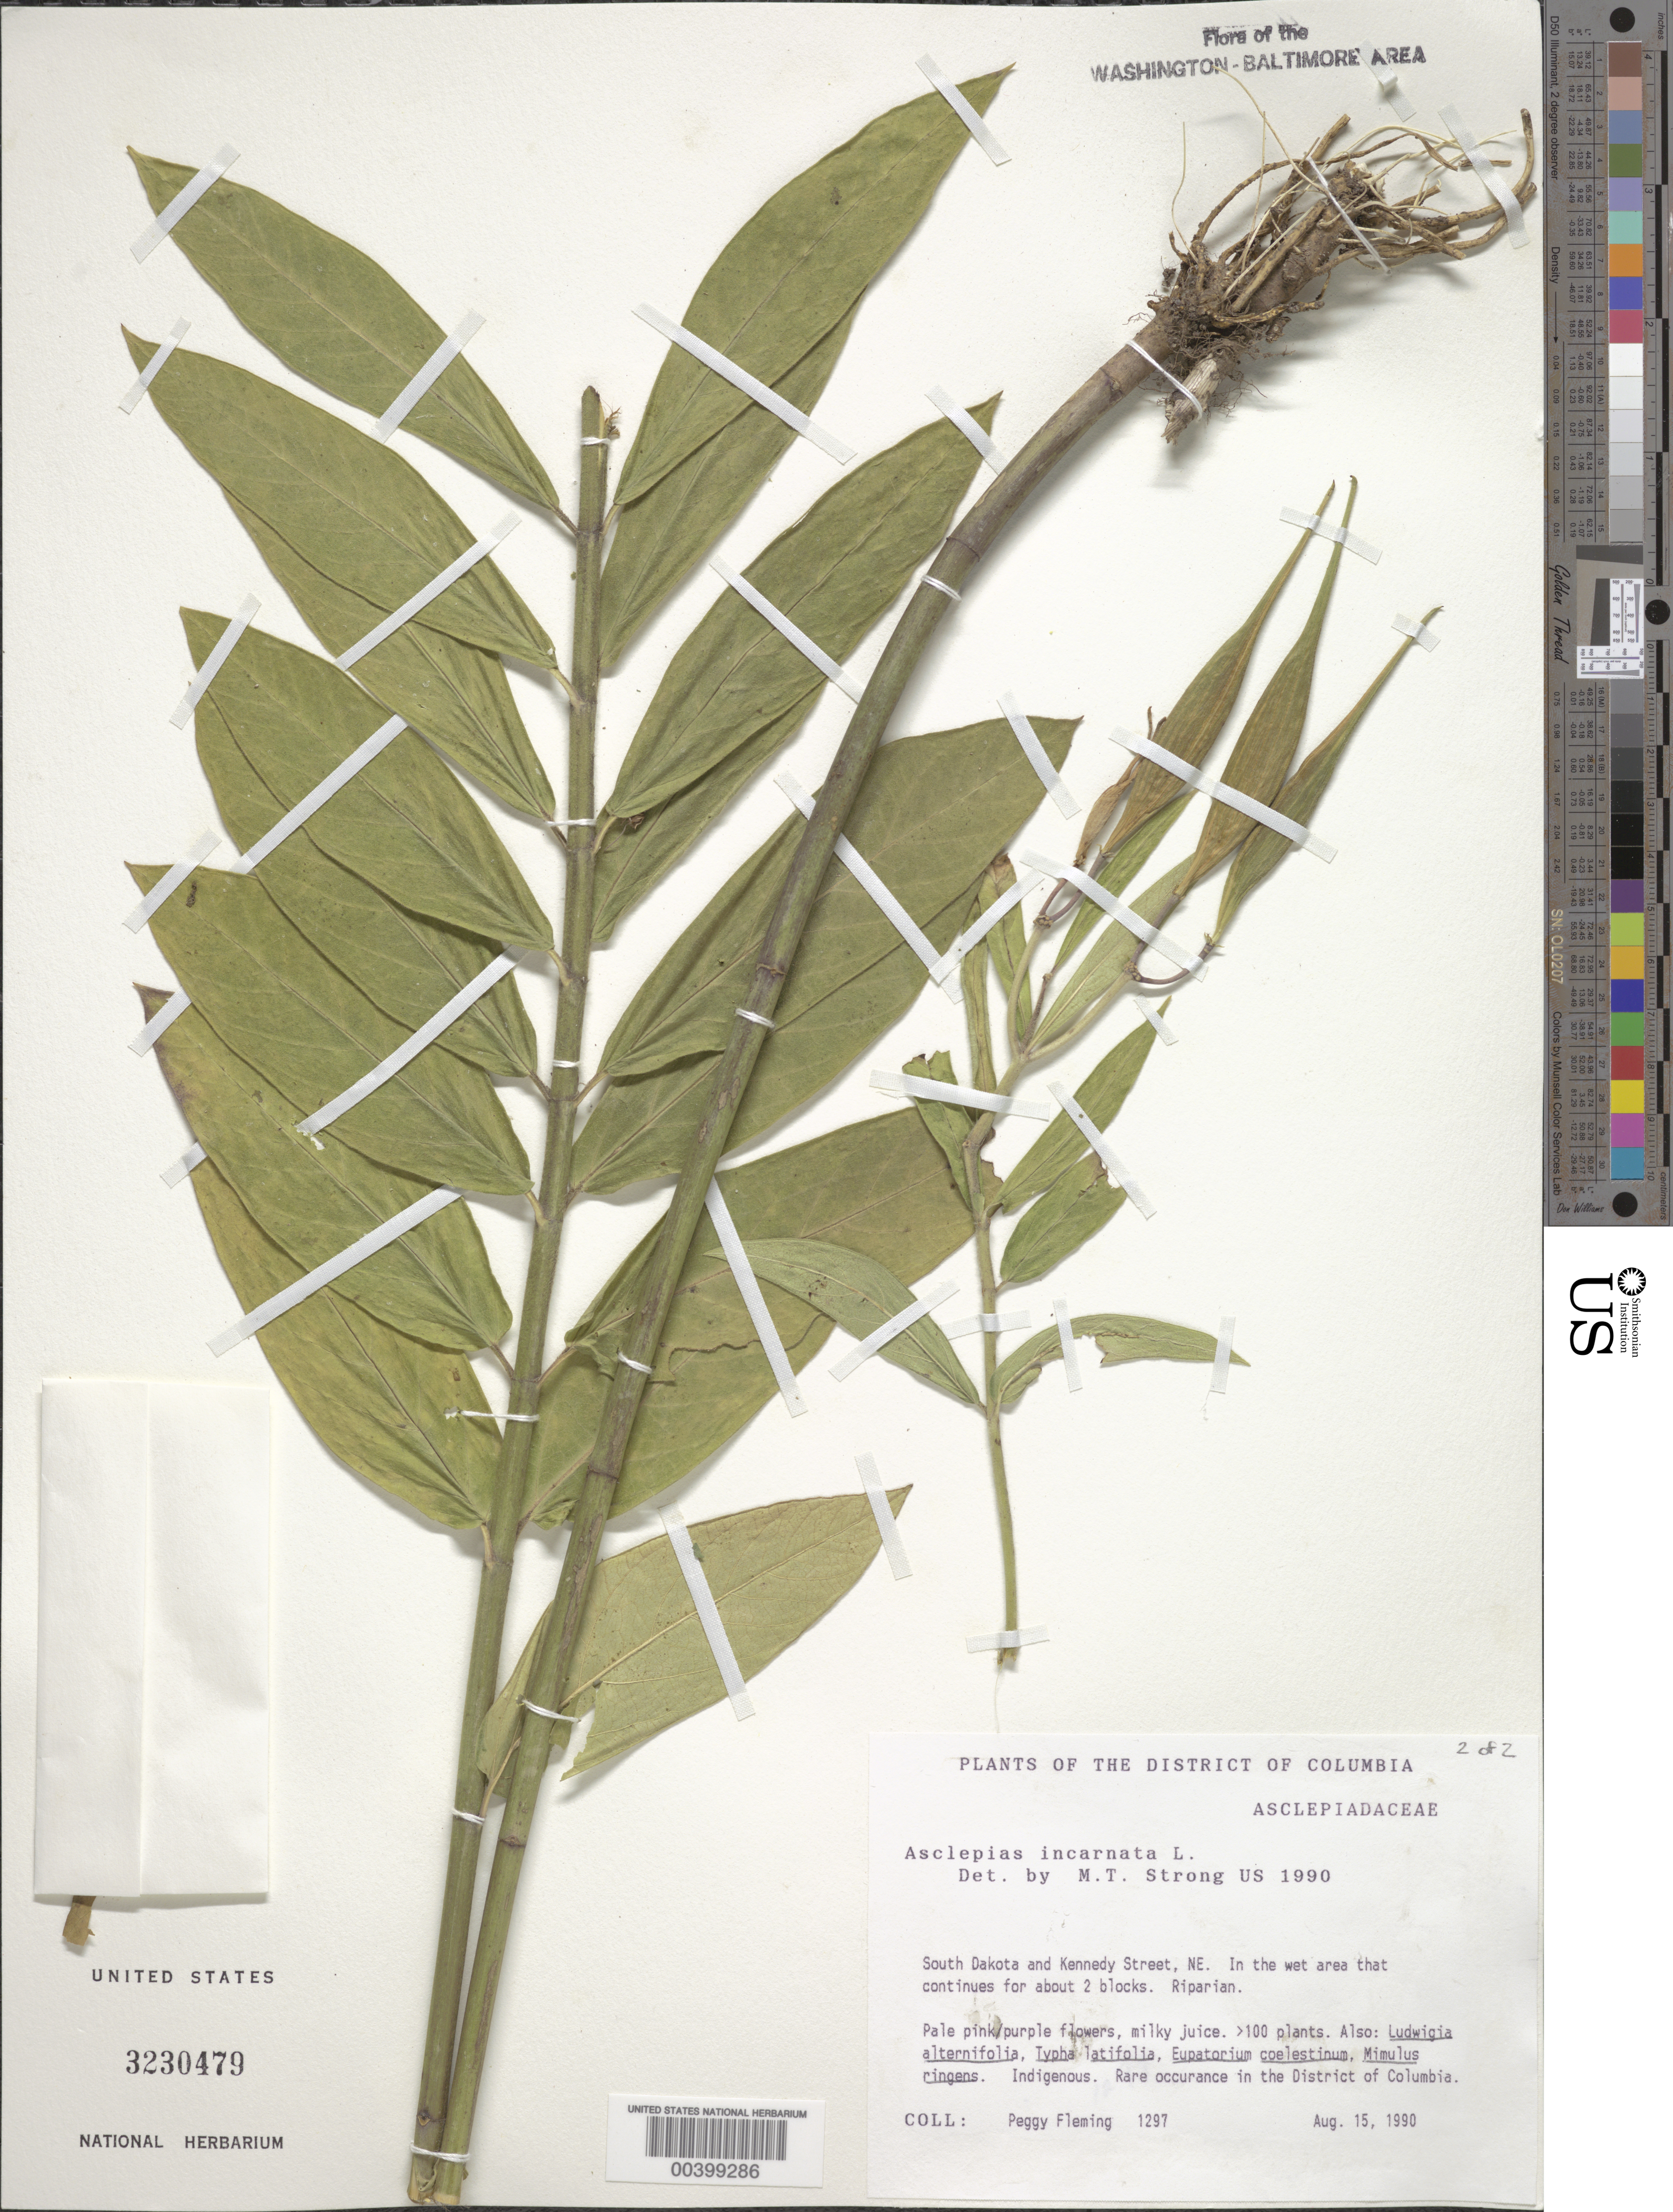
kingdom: Plantae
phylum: Tracheophyta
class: Magnoliopsida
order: Gentianales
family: Apocynaceae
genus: Asclepias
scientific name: Asclepias incarnata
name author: L.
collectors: P. Fleming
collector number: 1297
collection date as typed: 15 Aug 1990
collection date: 1990-08-15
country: United States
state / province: District of Columbia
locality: South Dakota and Kennedy St, NE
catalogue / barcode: US 3230479